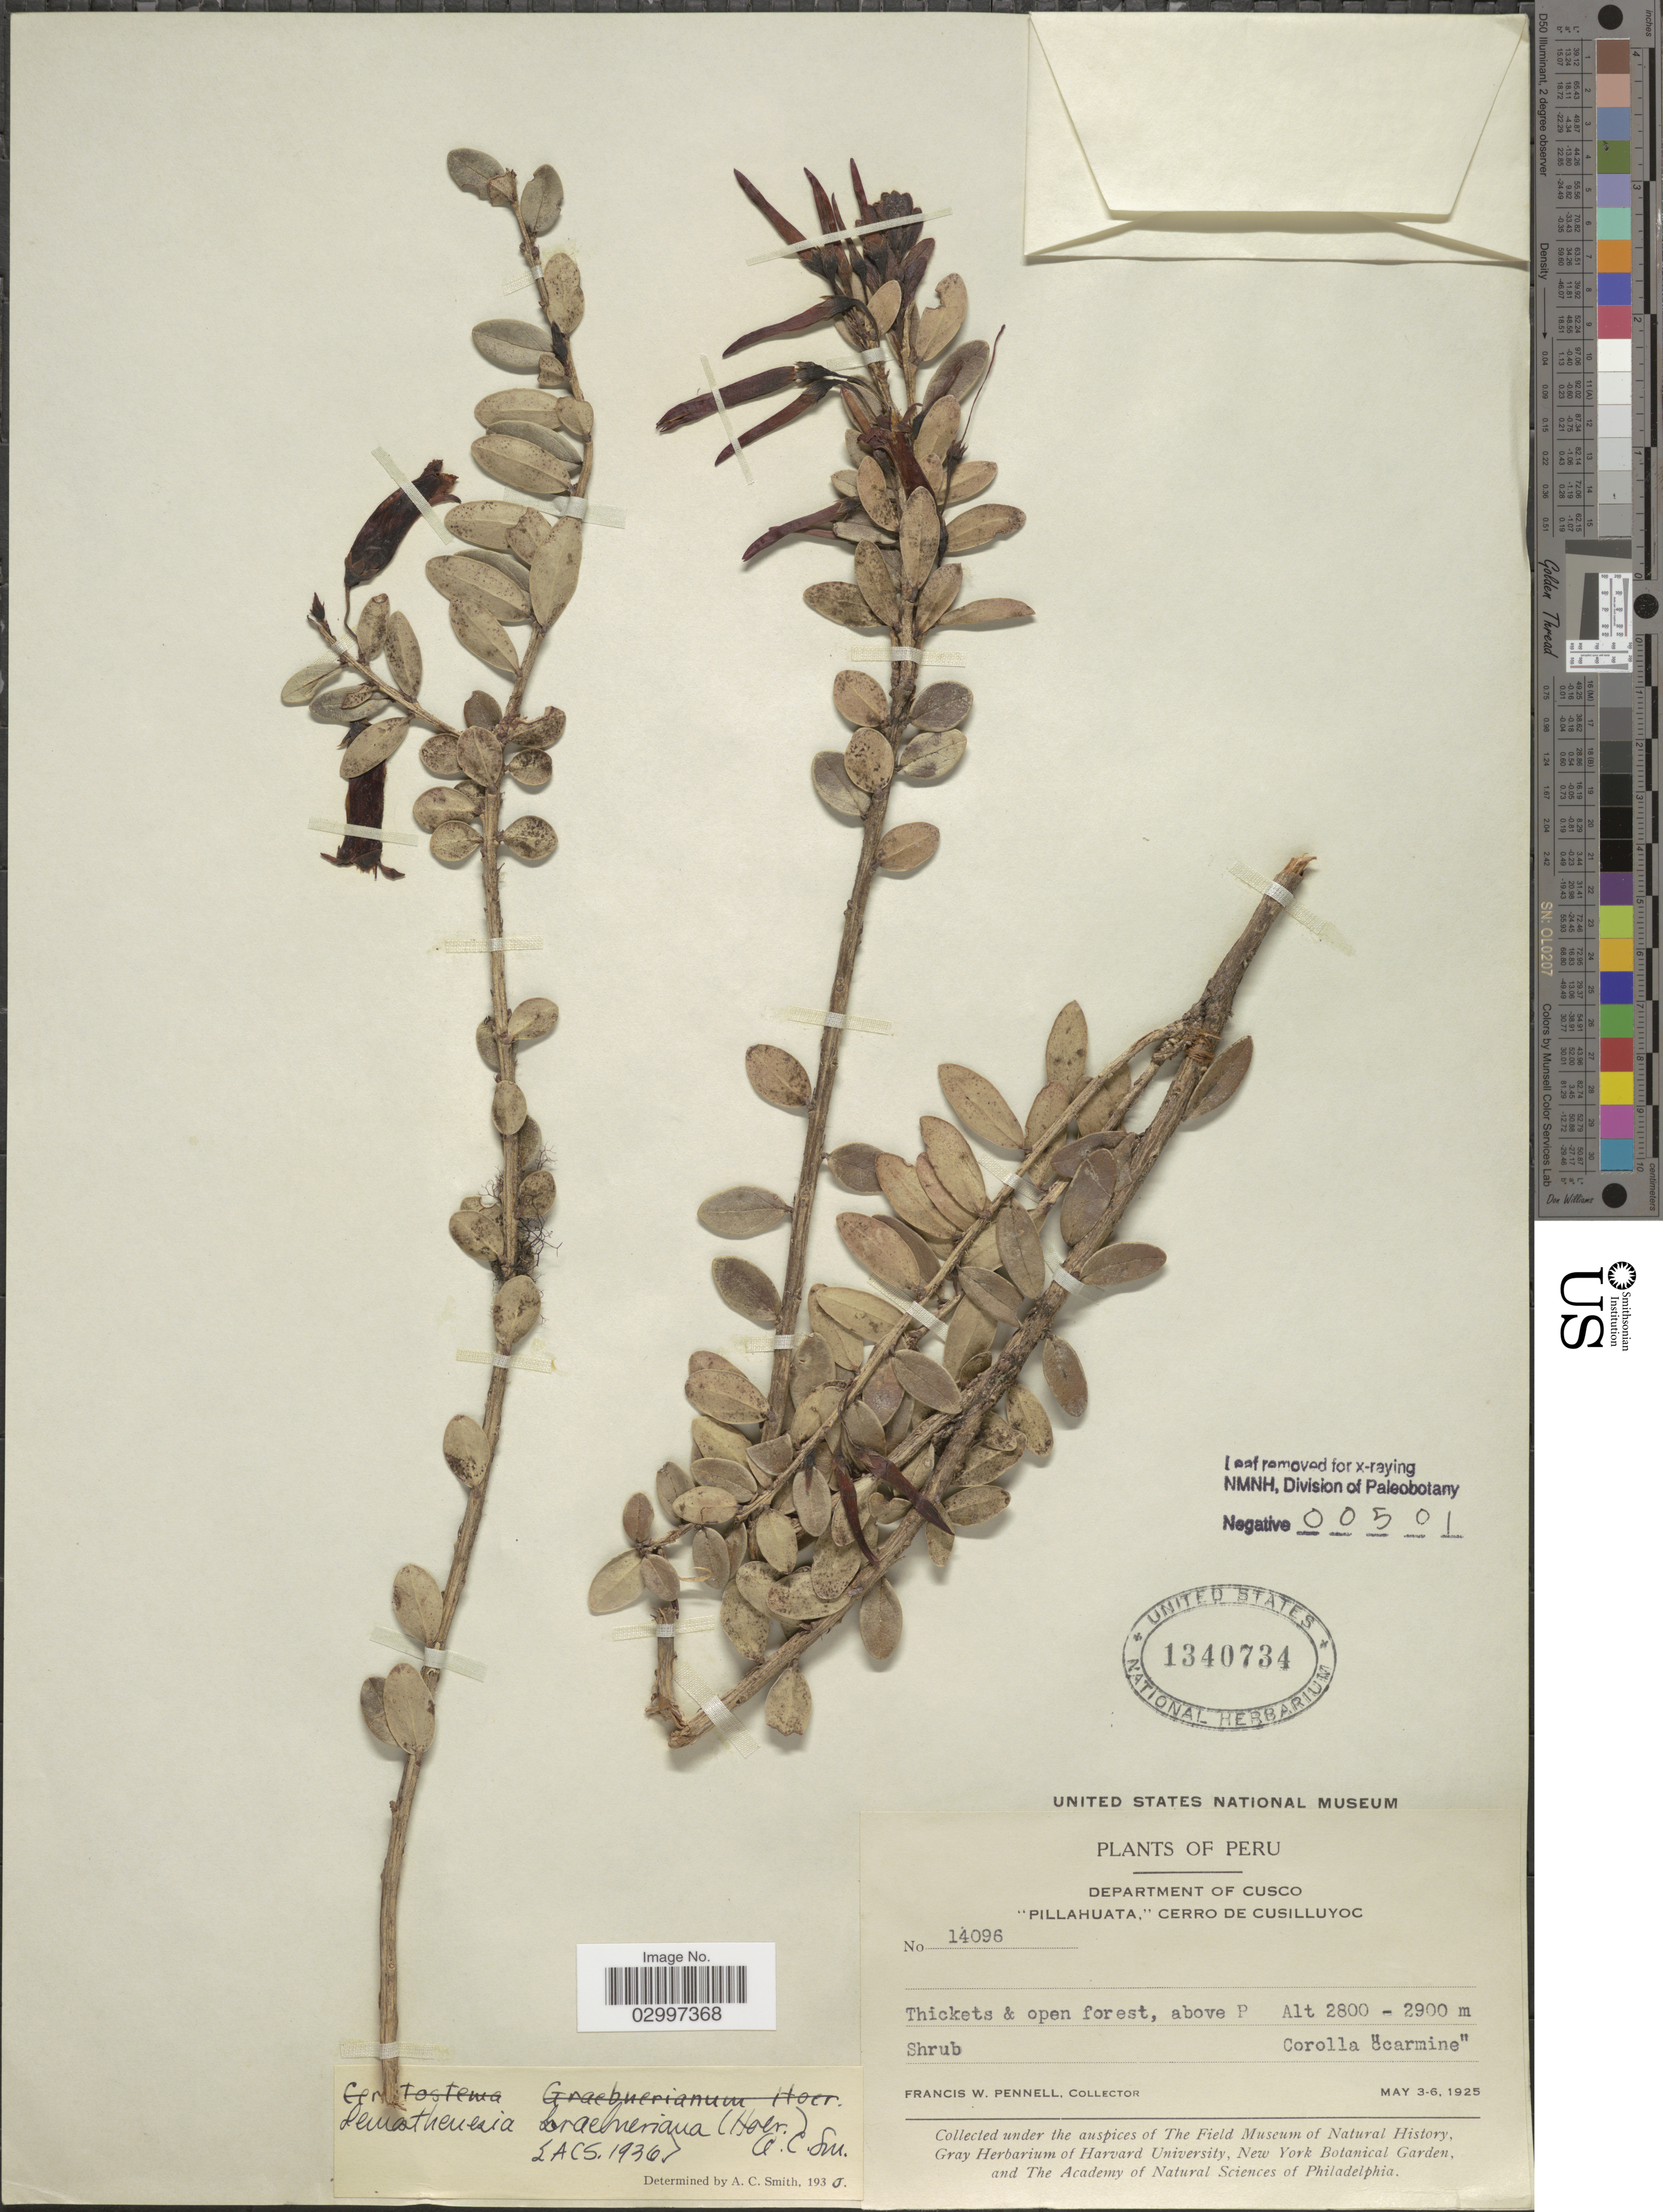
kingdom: Plantae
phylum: Tracheophyta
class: Magnoliopsida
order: Ericales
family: Ericaceae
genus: Demosthenesia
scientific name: Demosthenesia graebneriana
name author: (Hoerold) A.C. Sm.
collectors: F. W. Pennell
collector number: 14096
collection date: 1925-05-03/1925-05-06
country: Peru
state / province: Cusco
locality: Department of Cusco, "Pillahuata," Cerro de Cusilluyoc, Thickets & open forest, above P.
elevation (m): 2800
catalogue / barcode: US 1340734